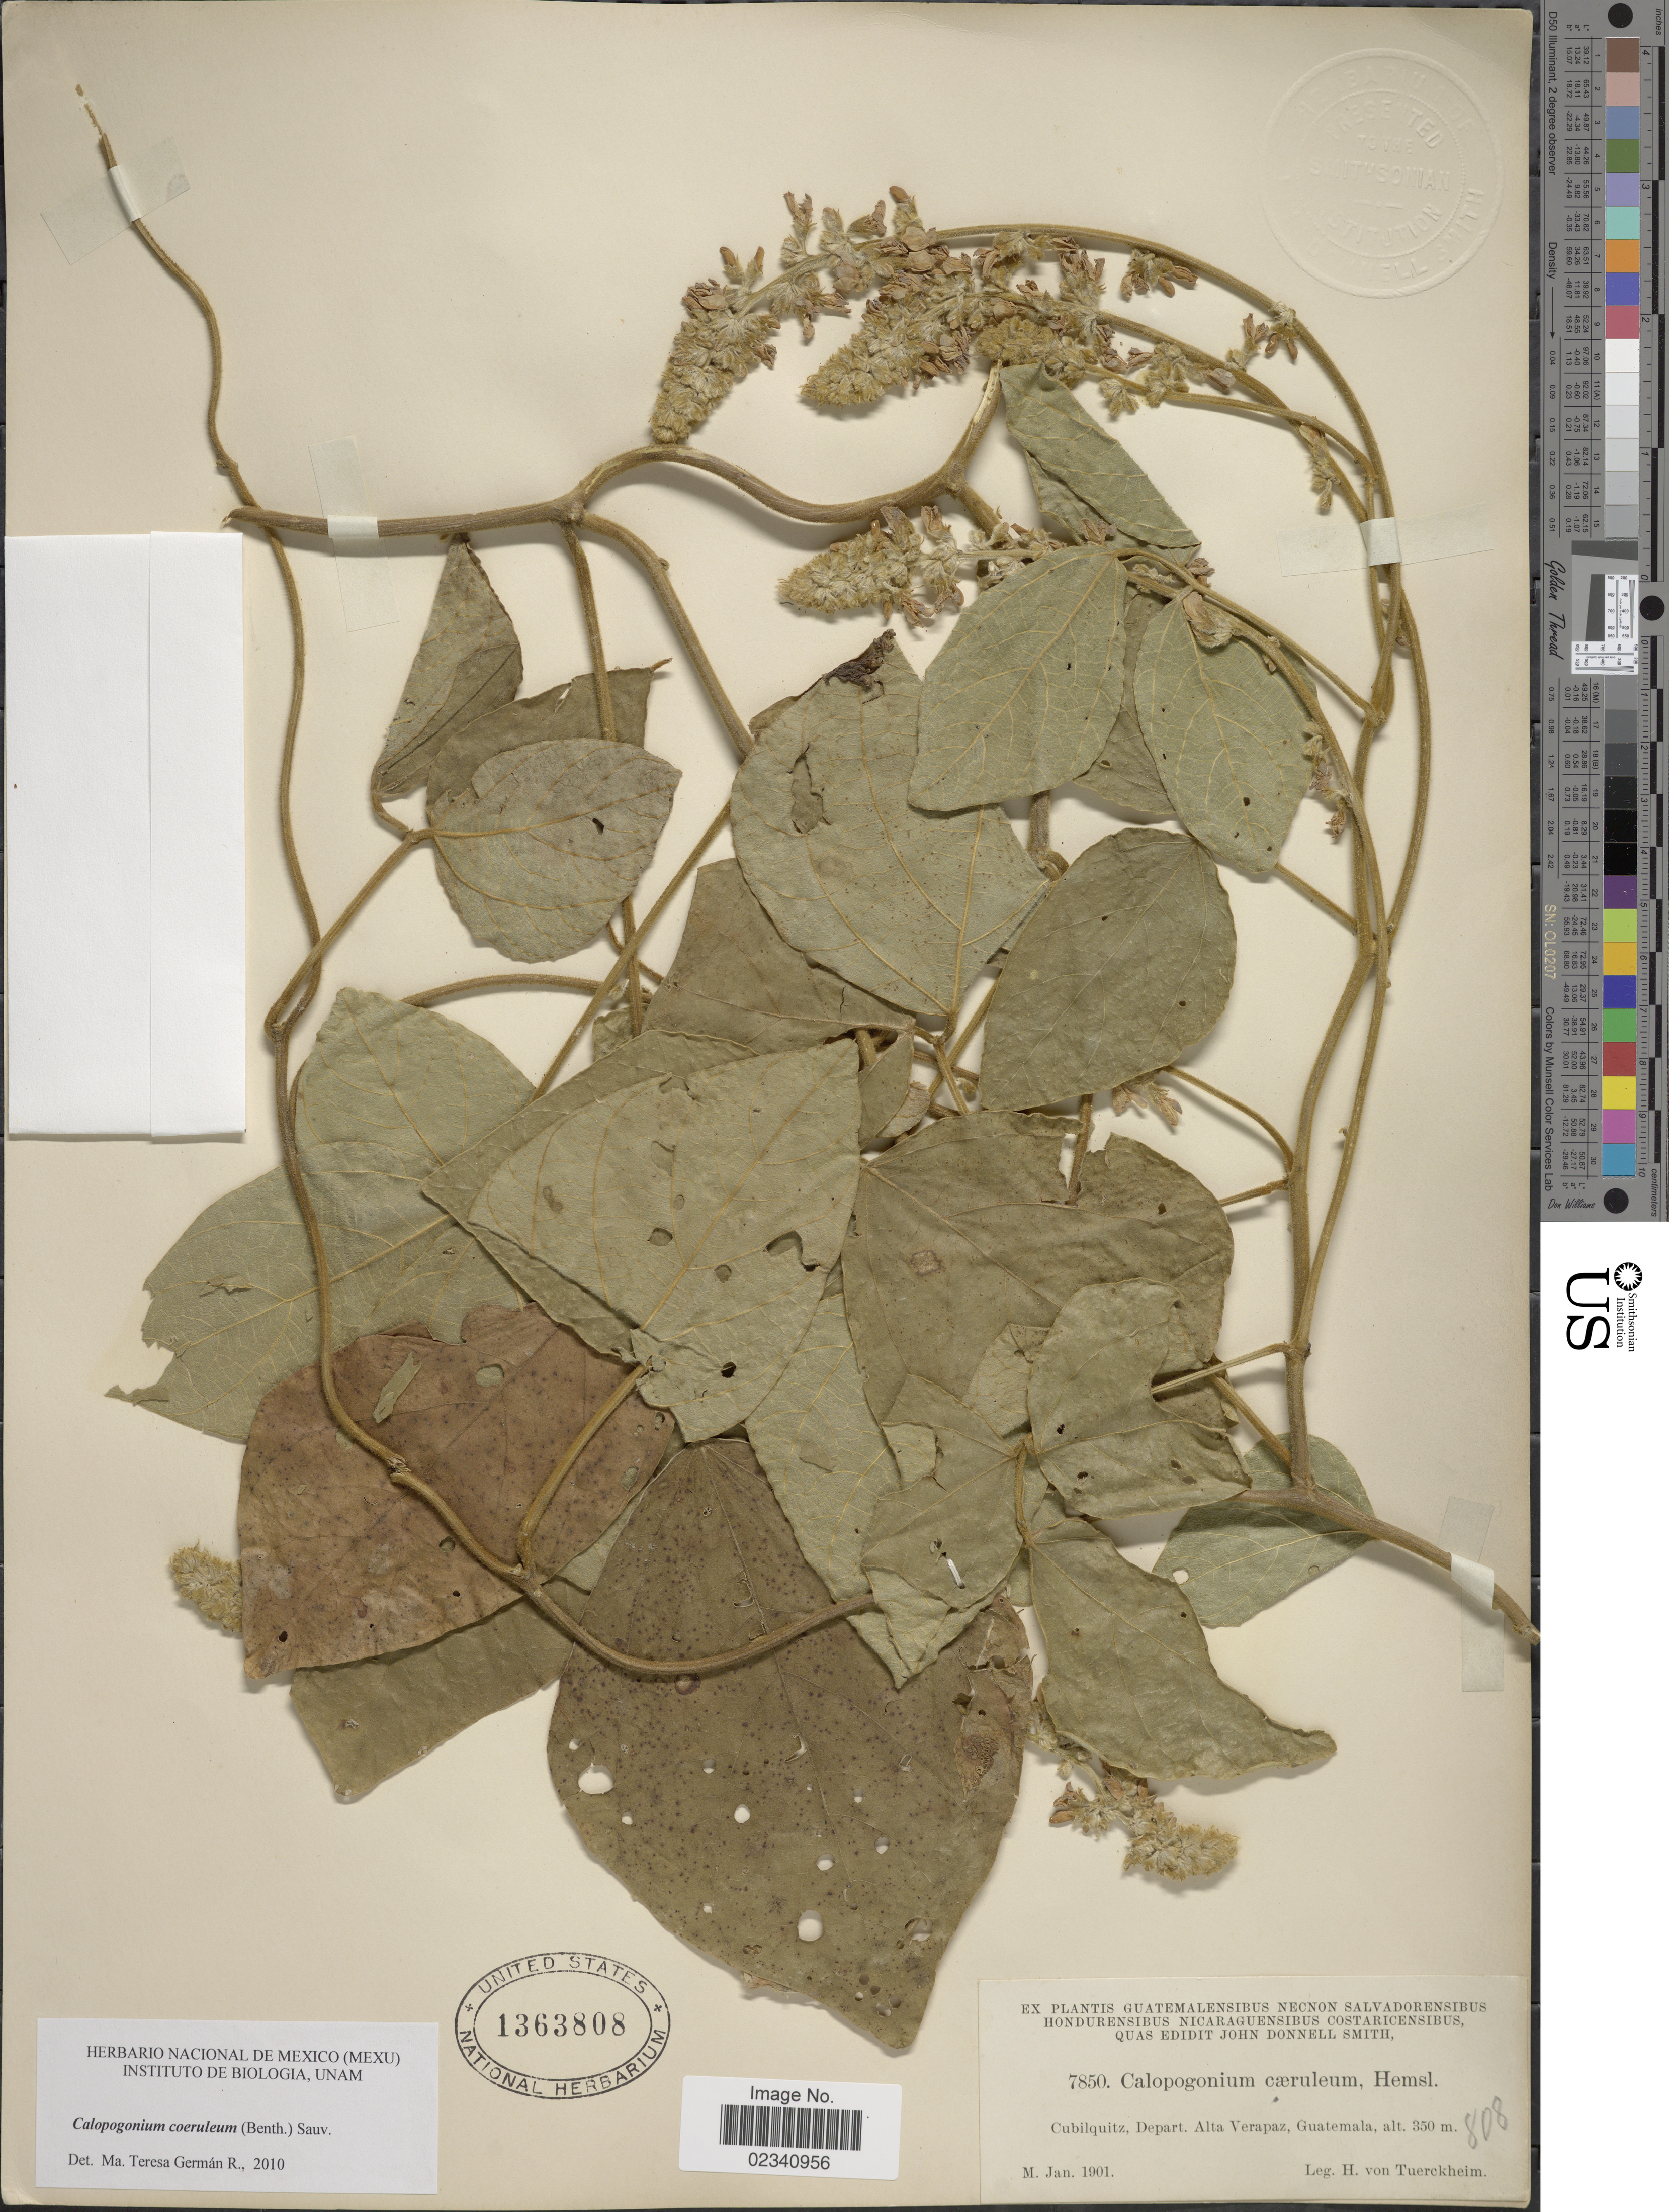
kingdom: Plantae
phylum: Tracheophyta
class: Magnoliopsida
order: Fabales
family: Fabaceae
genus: Calopogonium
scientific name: Calopogonium caeruleum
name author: (Benth.) C. Wright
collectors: H. von Türckheim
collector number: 7850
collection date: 1901-01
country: Guatemala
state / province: Alta Verapaz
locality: Cubilquitz. Depart. Alta Verapaz.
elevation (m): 350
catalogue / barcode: US 1363808